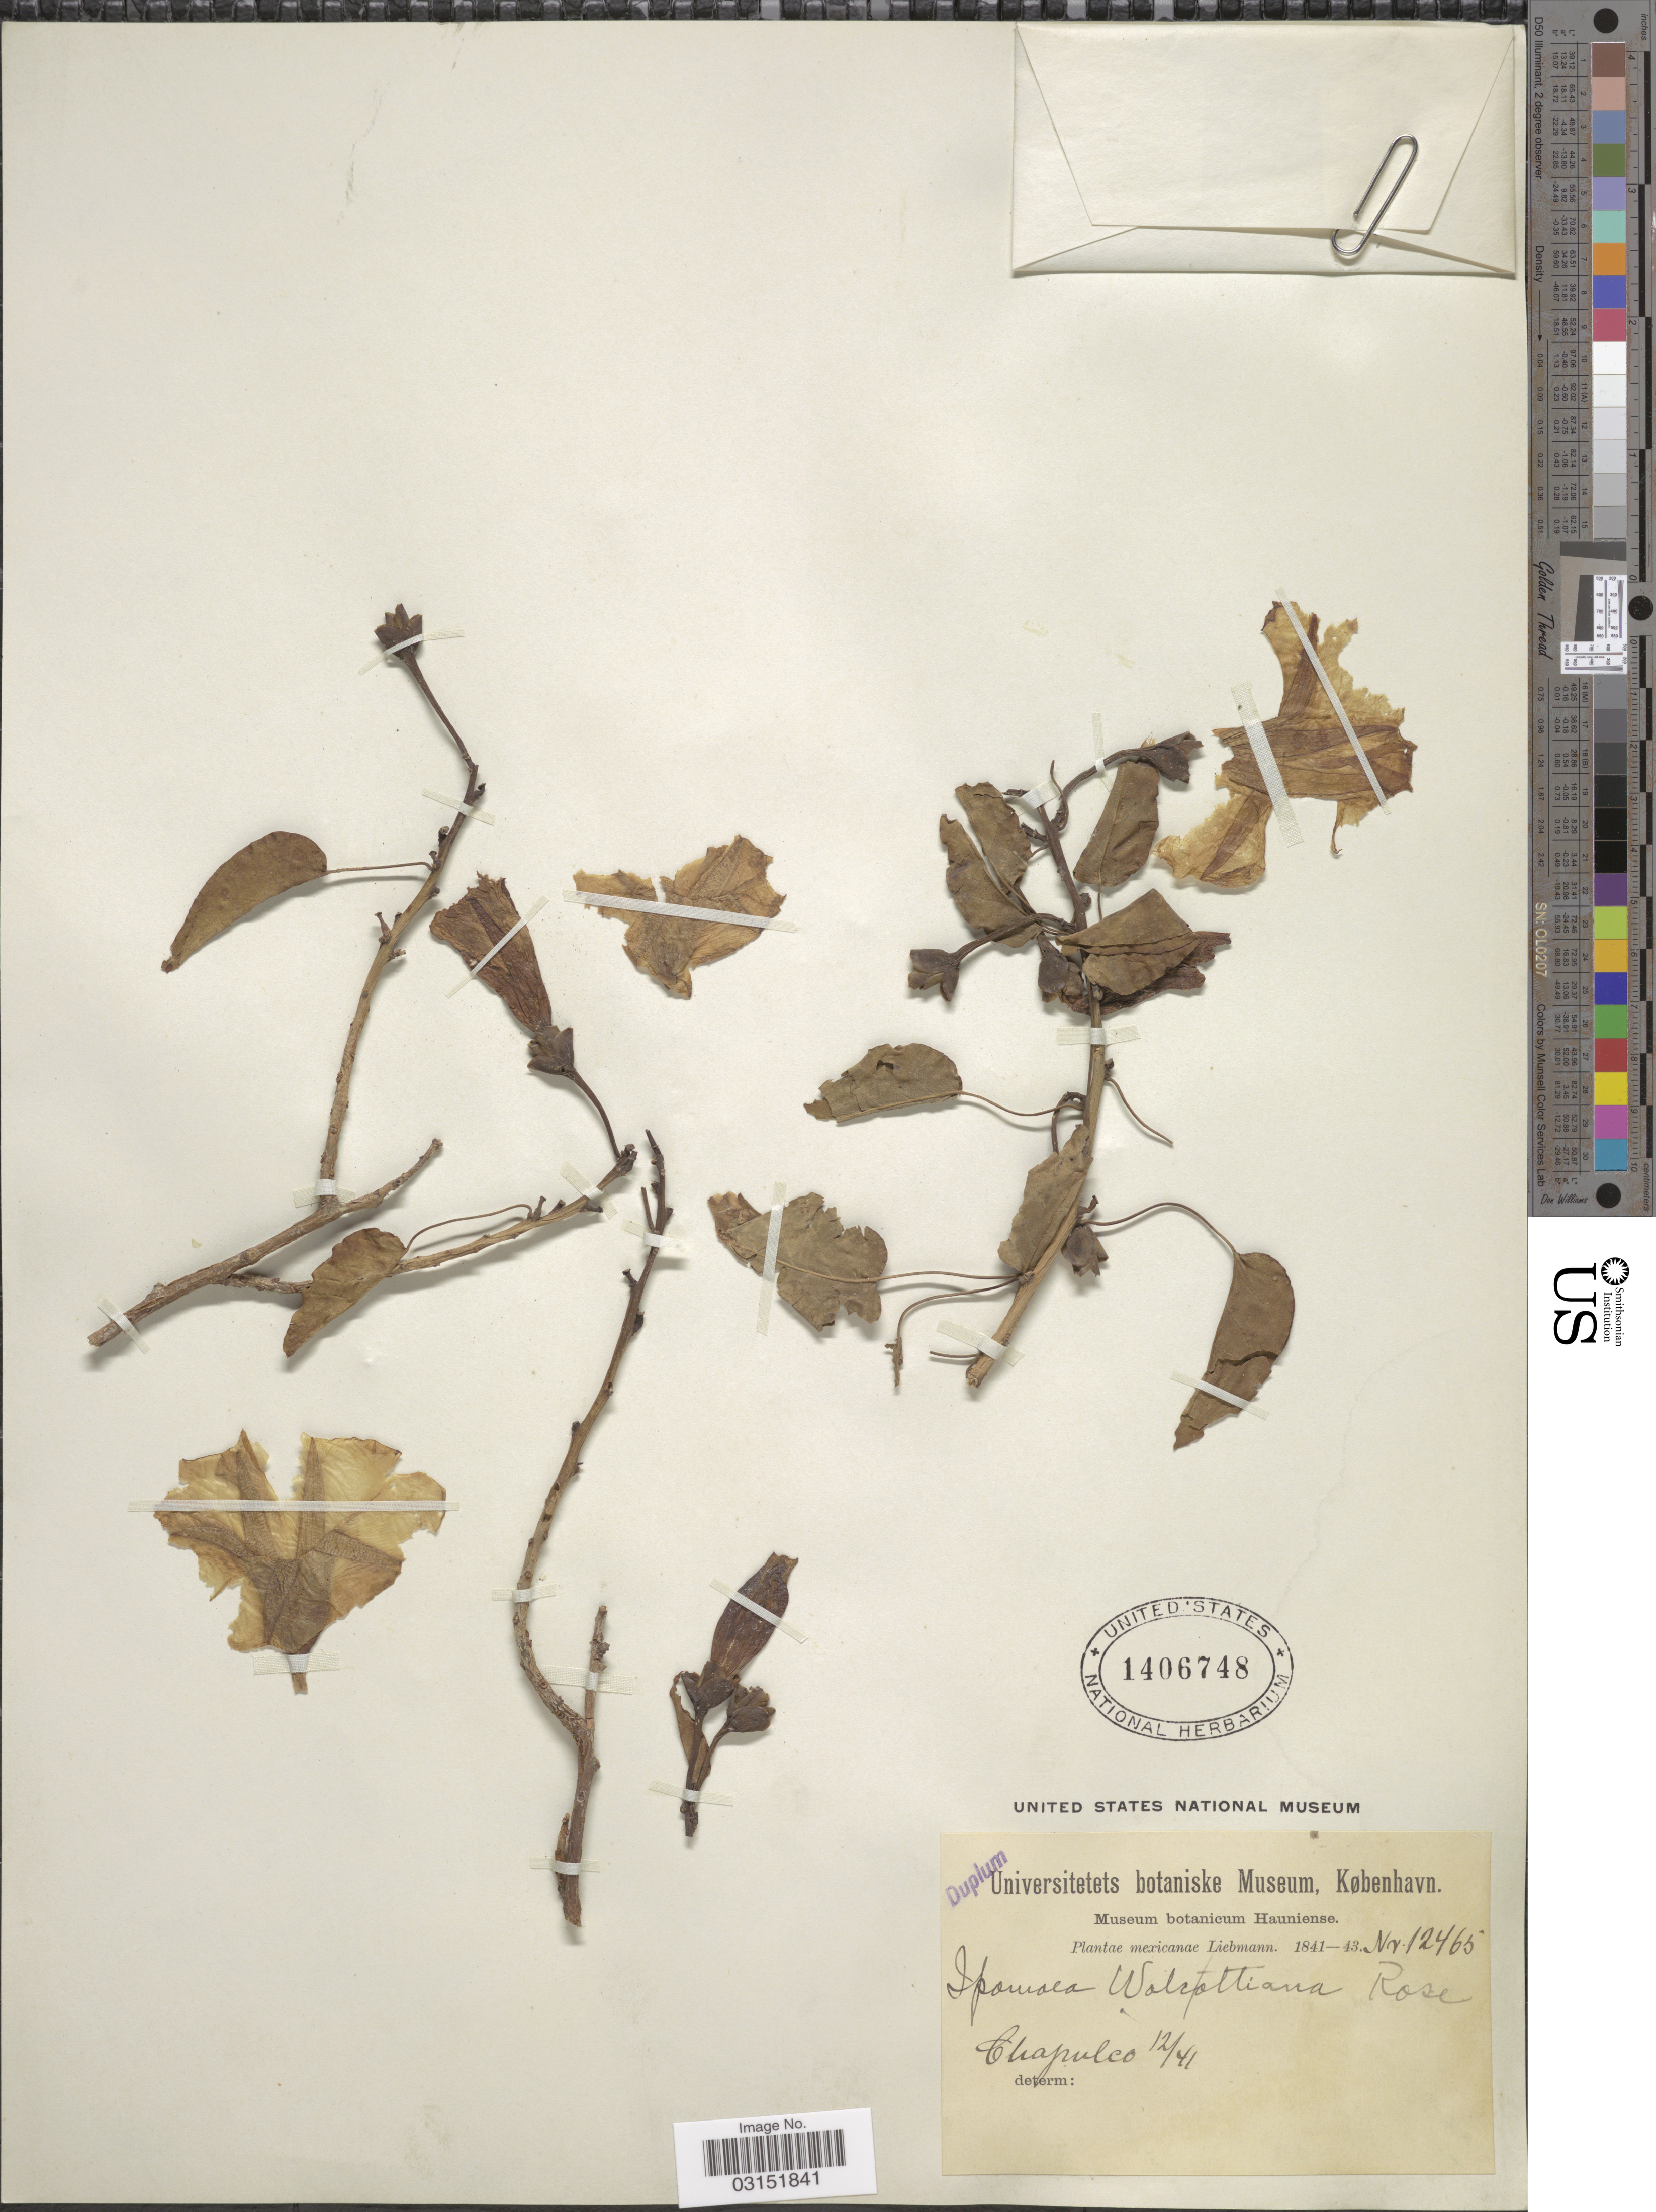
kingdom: Plantae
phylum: Tracheophyta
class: Magnoliopsida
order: Solanales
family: Convolvulaceae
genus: Ipomoea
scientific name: Ipomoea wolcottiana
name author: Rose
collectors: Liebmann, --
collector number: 12465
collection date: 1841-12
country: Mexico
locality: Chapulco.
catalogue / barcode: US 1406748